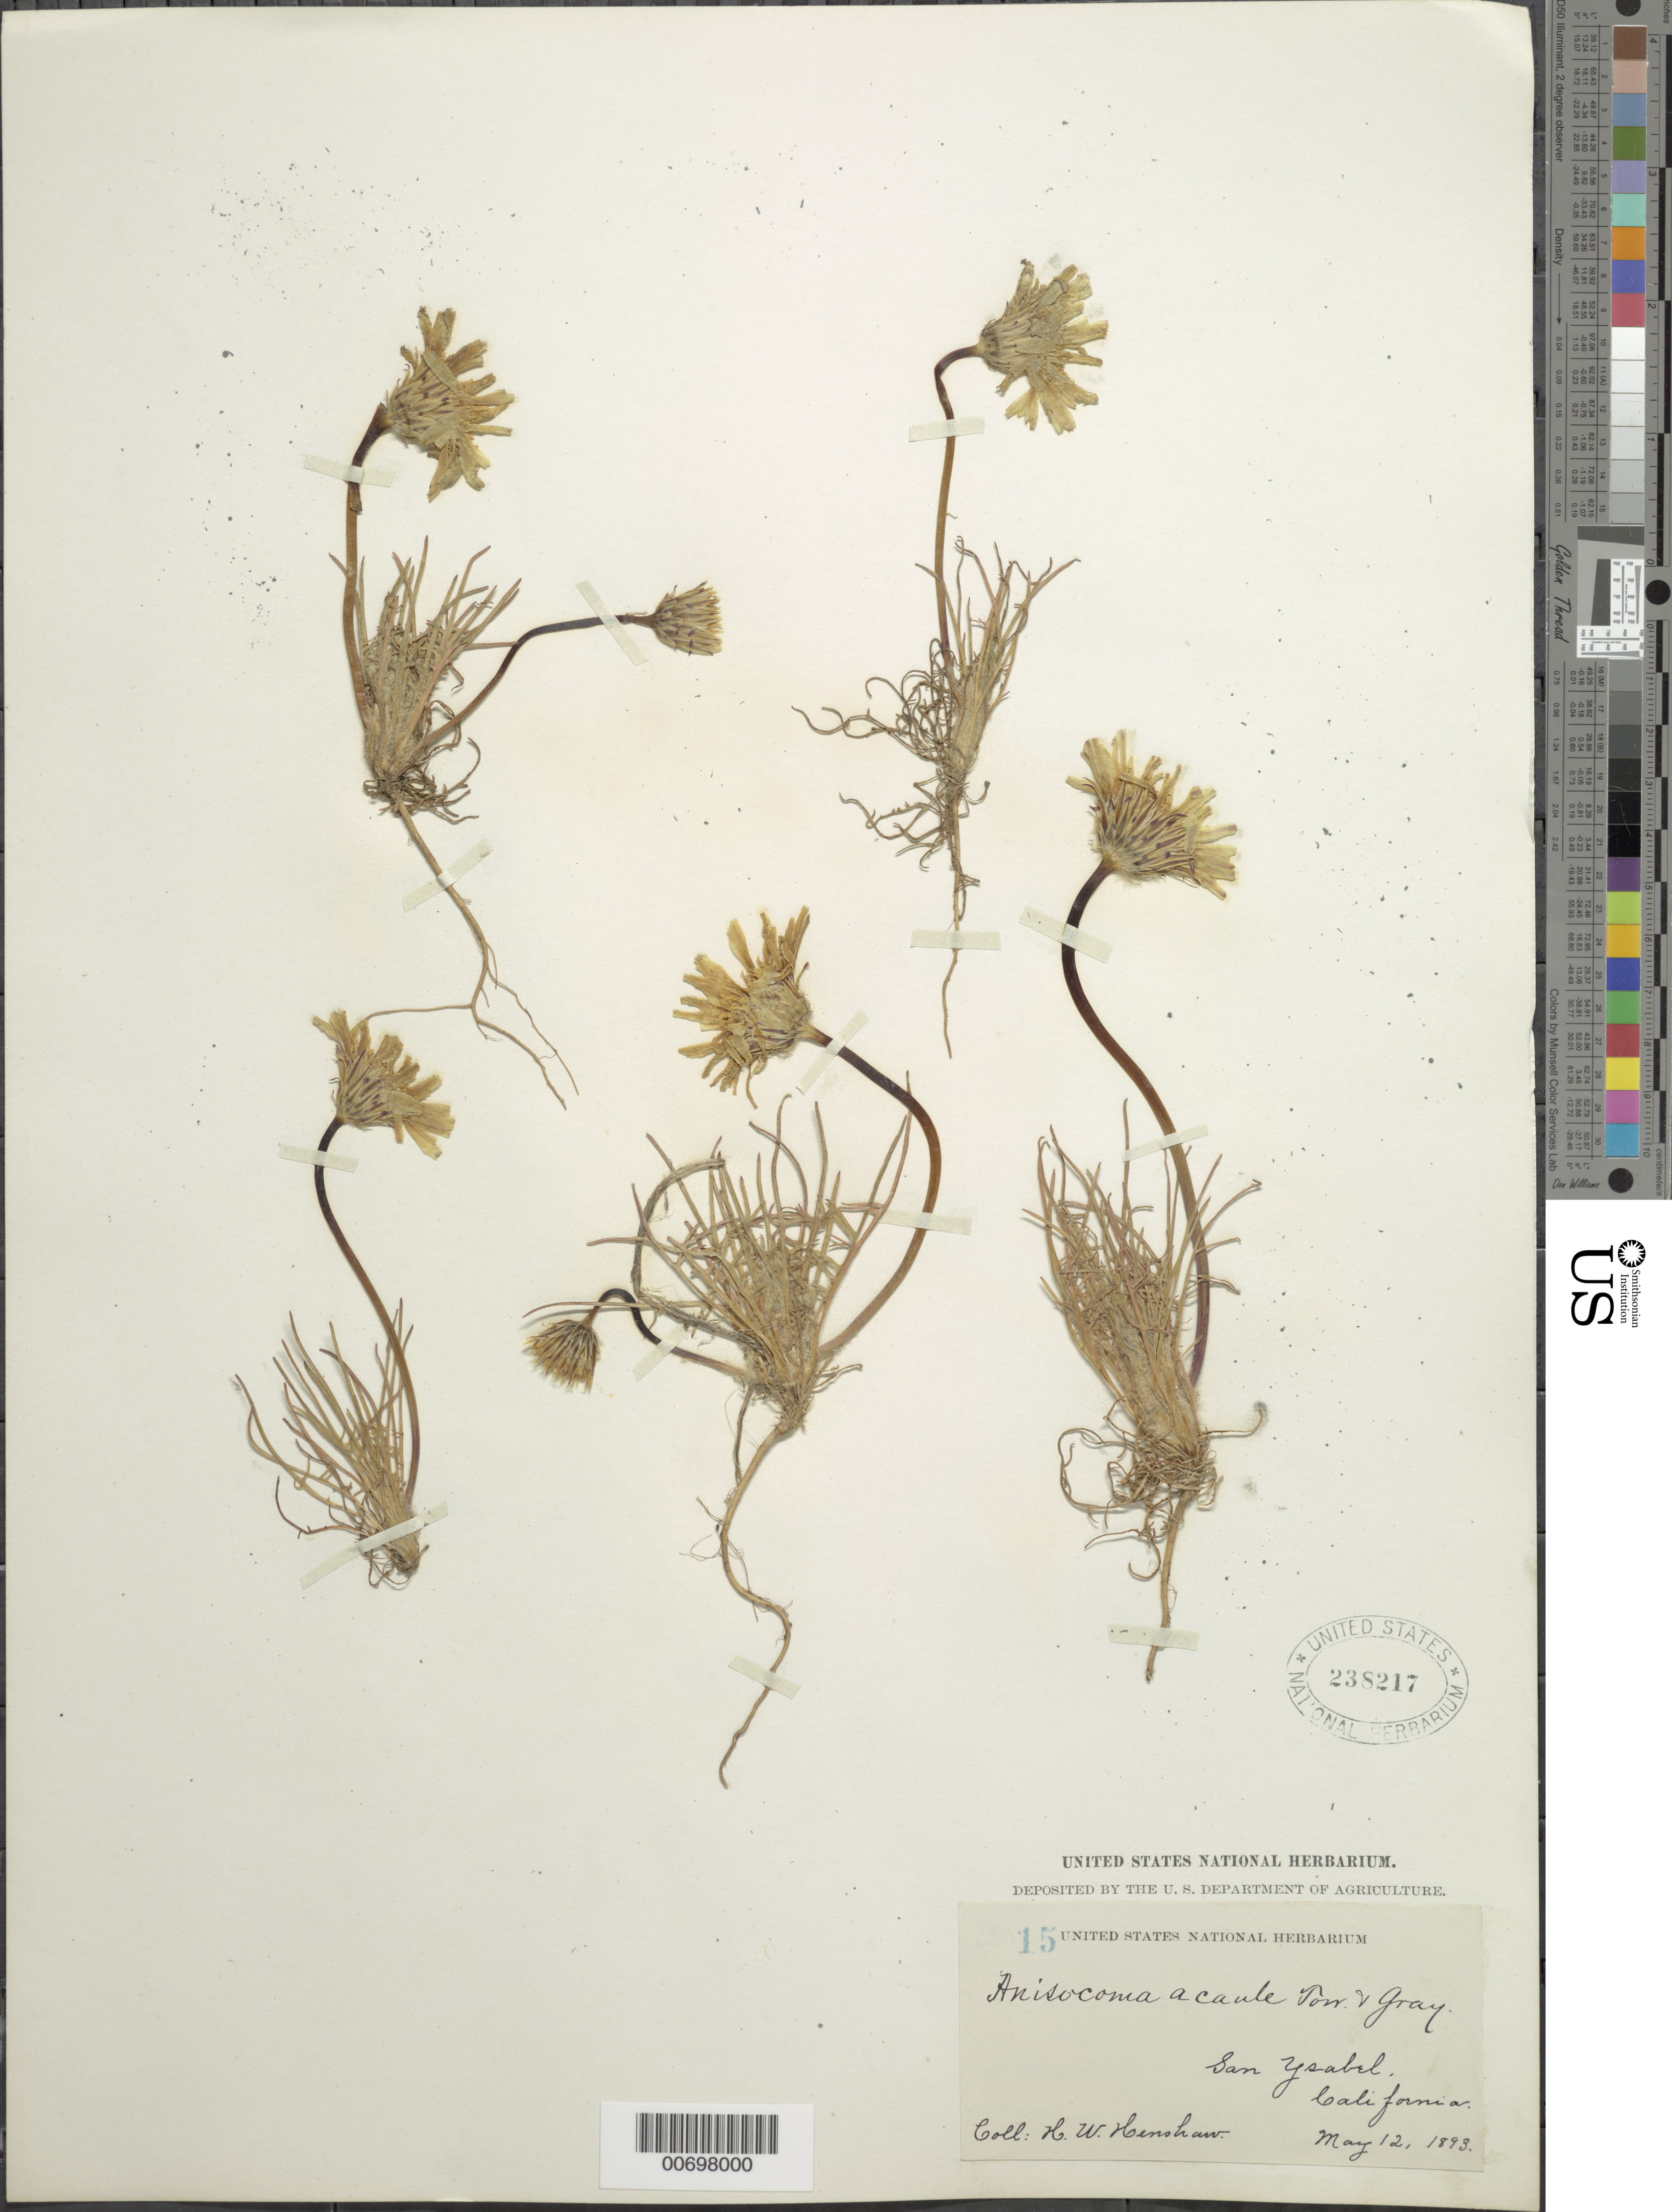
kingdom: Plantae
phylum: Tracheophyta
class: Magnoliopsida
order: Asterales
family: Asteraceae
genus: Anisocoma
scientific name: Anisocoma acaulis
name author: Torr. & A. Gray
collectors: H. Henshaw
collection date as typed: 12 May 1893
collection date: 1893-05-12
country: United States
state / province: California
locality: San Ysabel.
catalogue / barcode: US 238217